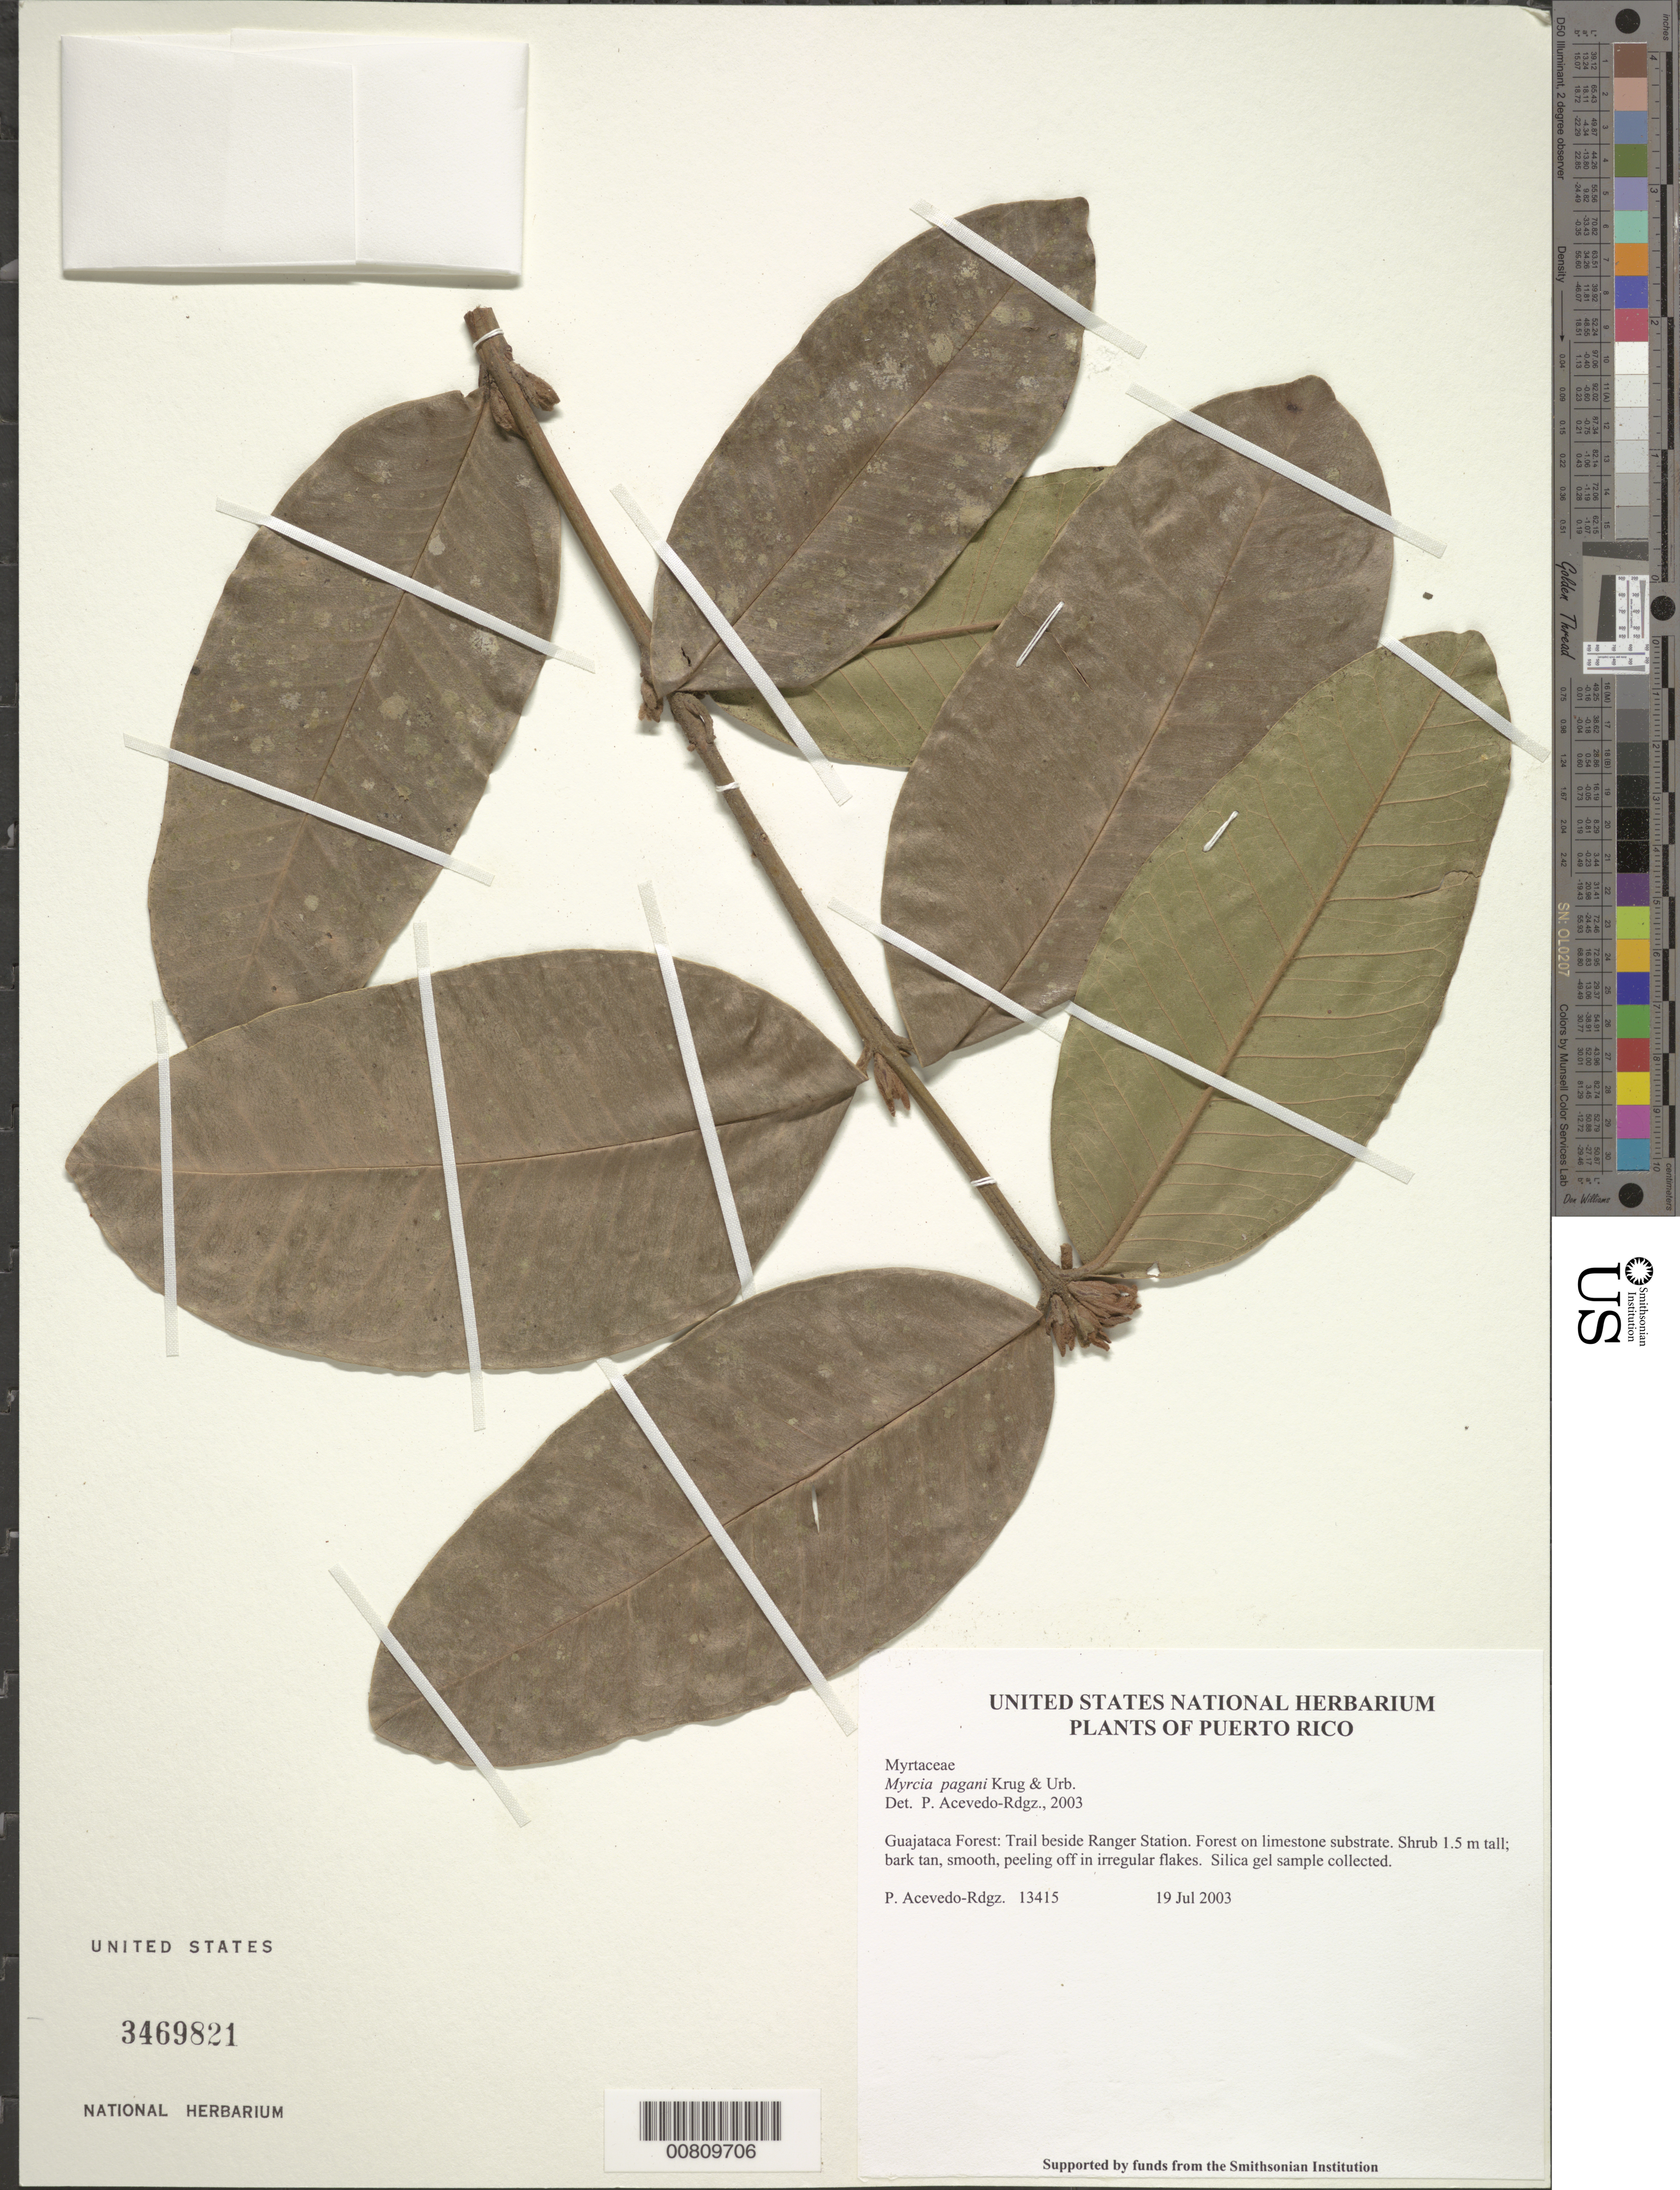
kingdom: Plantae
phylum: Tracheophyta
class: Magnoliopsida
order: Myrtales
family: Myrtaceae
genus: Myrcia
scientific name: Myrcia paganii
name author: Krug & Urb.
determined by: Acevedo-Rodríguez, P., (BOT), Smithsonian Institution - National Museum of Natural History (UNITED STATES)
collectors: P. Acevedo-Rodr.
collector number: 13415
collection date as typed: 19 Jul 2003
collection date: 2003-07-19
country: Puerto Rico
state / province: Quebradillas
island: Puerto Rico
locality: Guajataca Forest: Trail beside Ranger Station.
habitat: Forest on limestone substrate.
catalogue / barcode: US 3469821